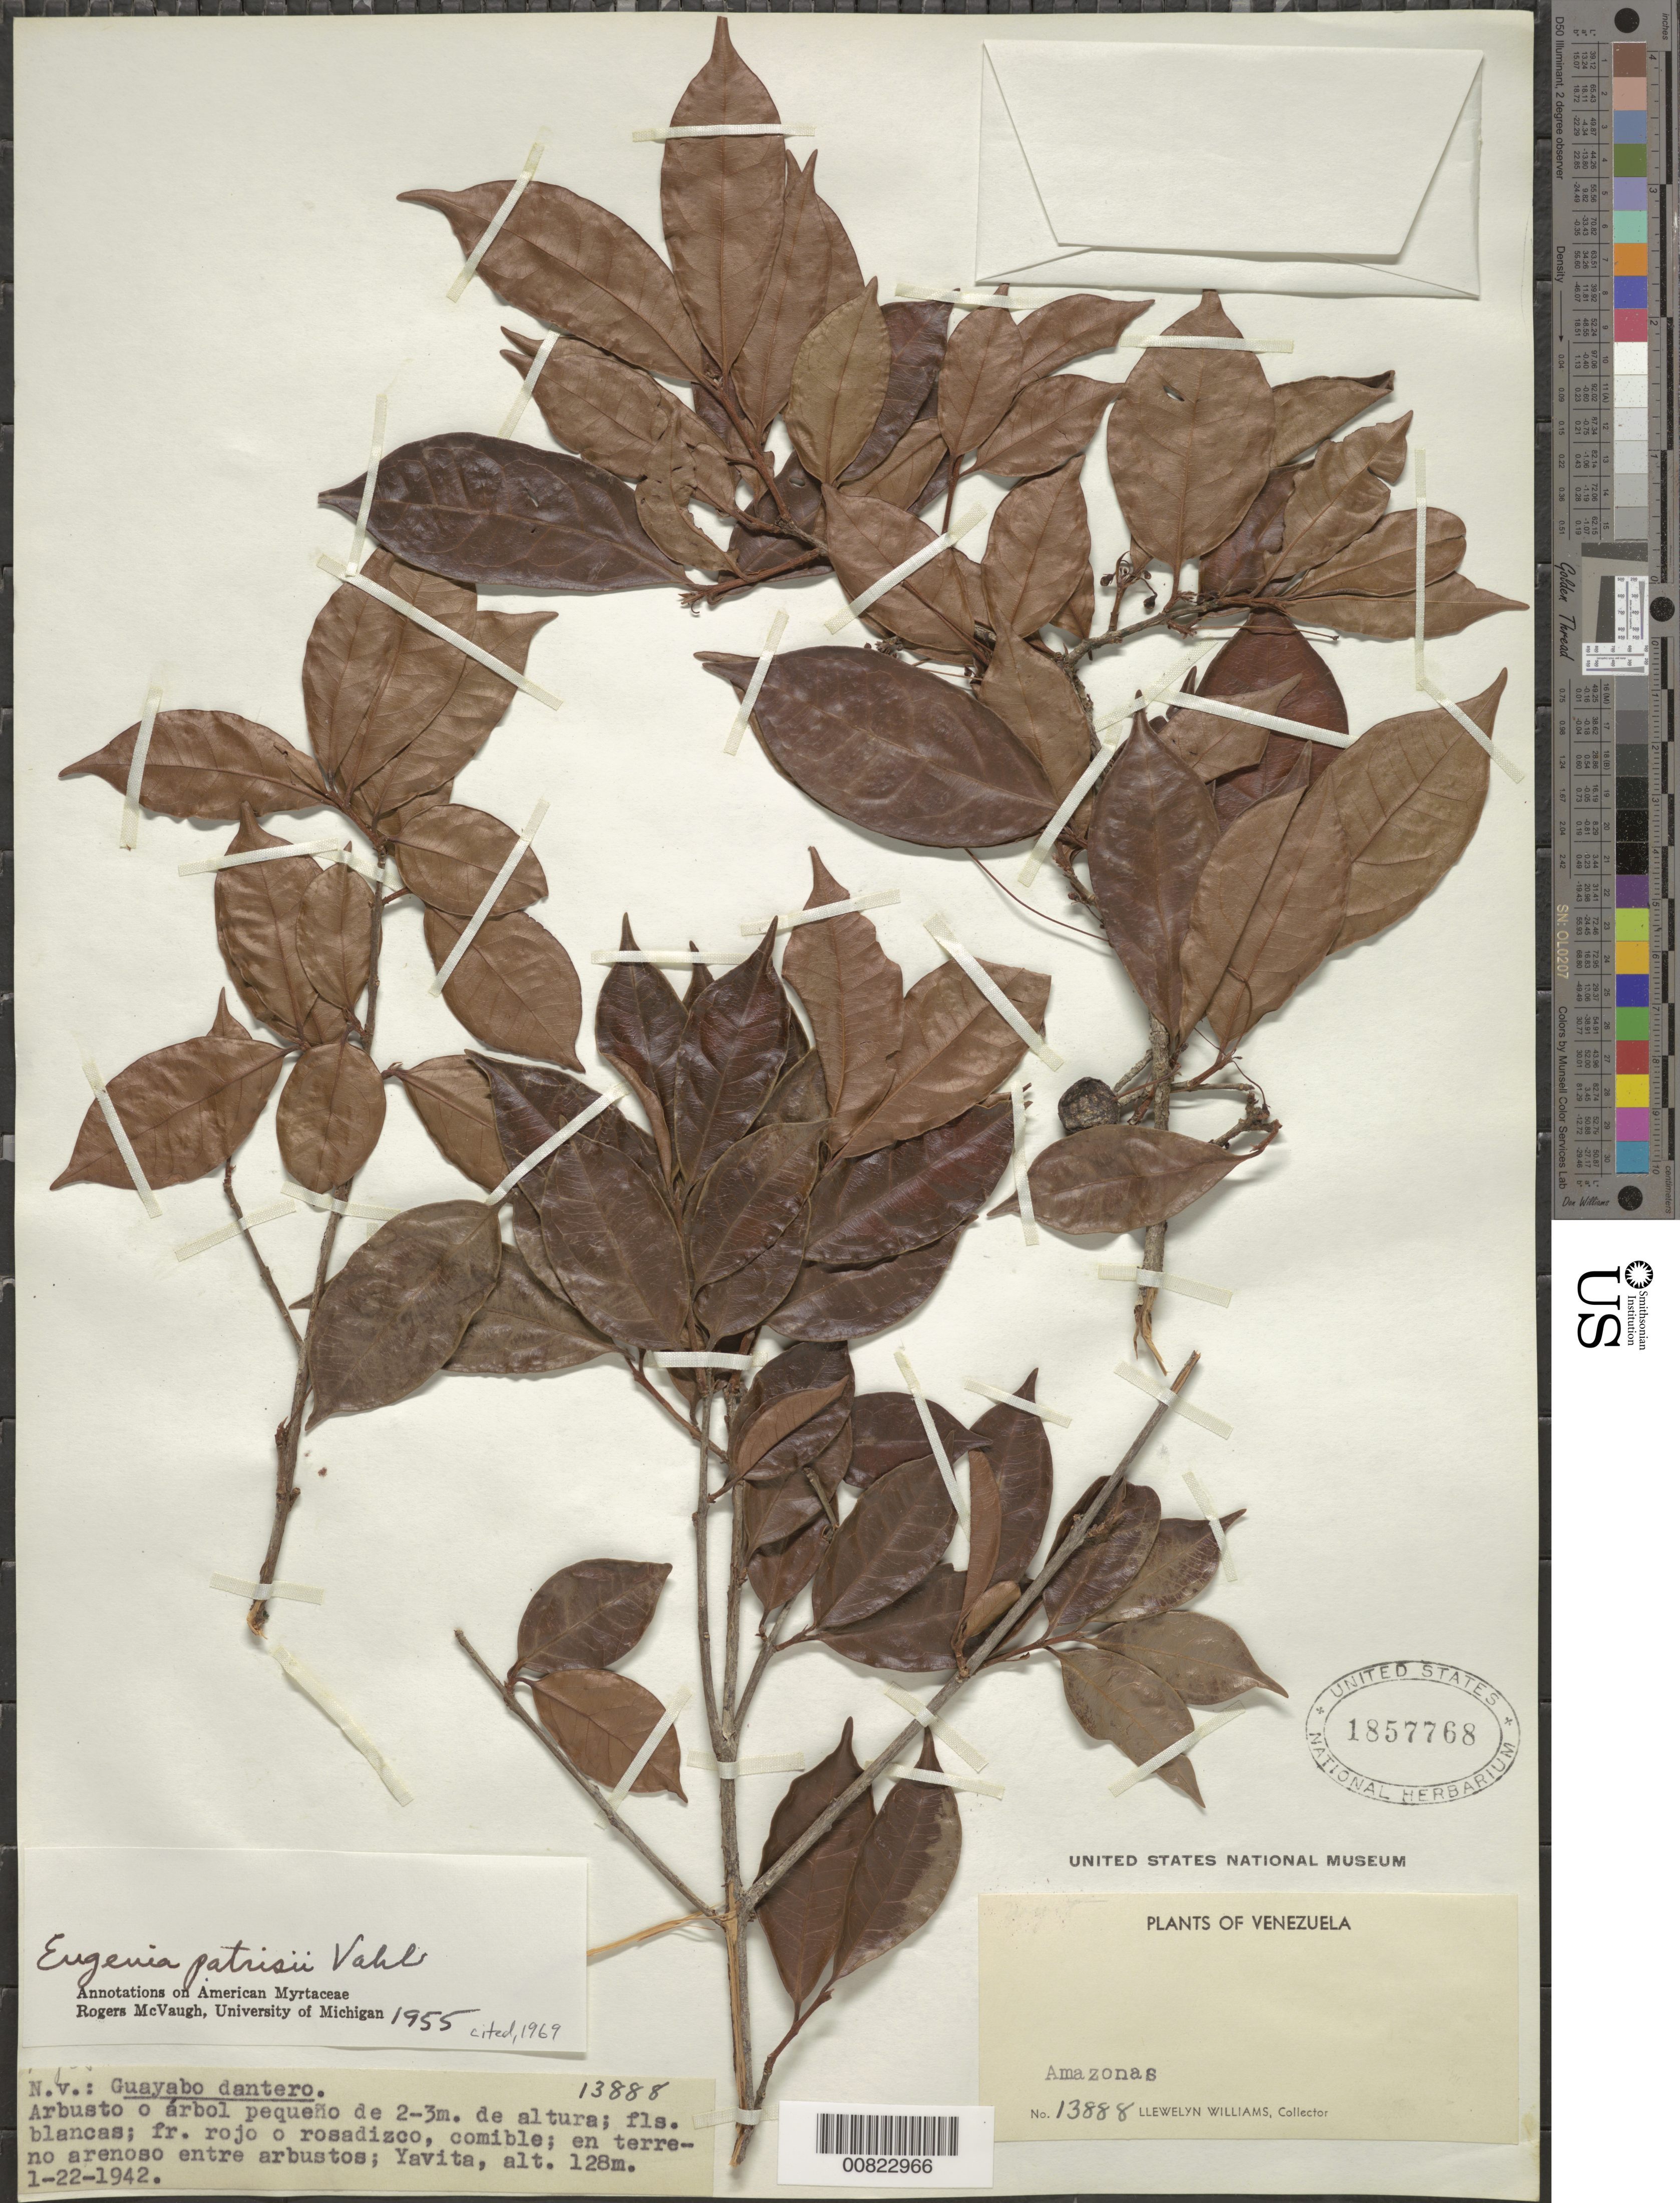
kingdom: Plantae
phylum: Tracheophyta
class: Magnoliopsida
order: Myrtales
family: Myrtaceae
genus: Eugenia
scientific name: Eugenia patrisii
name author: Vahl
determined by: McVaugh, R.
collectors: Ll. Williams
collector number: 13888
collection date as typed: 22-Jan-42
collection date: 1942-01-22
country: Venezuela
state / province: Amazonas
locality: Yavita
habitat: Terreno arenoso entre arbustos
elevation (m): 128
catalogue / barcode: US 1857768